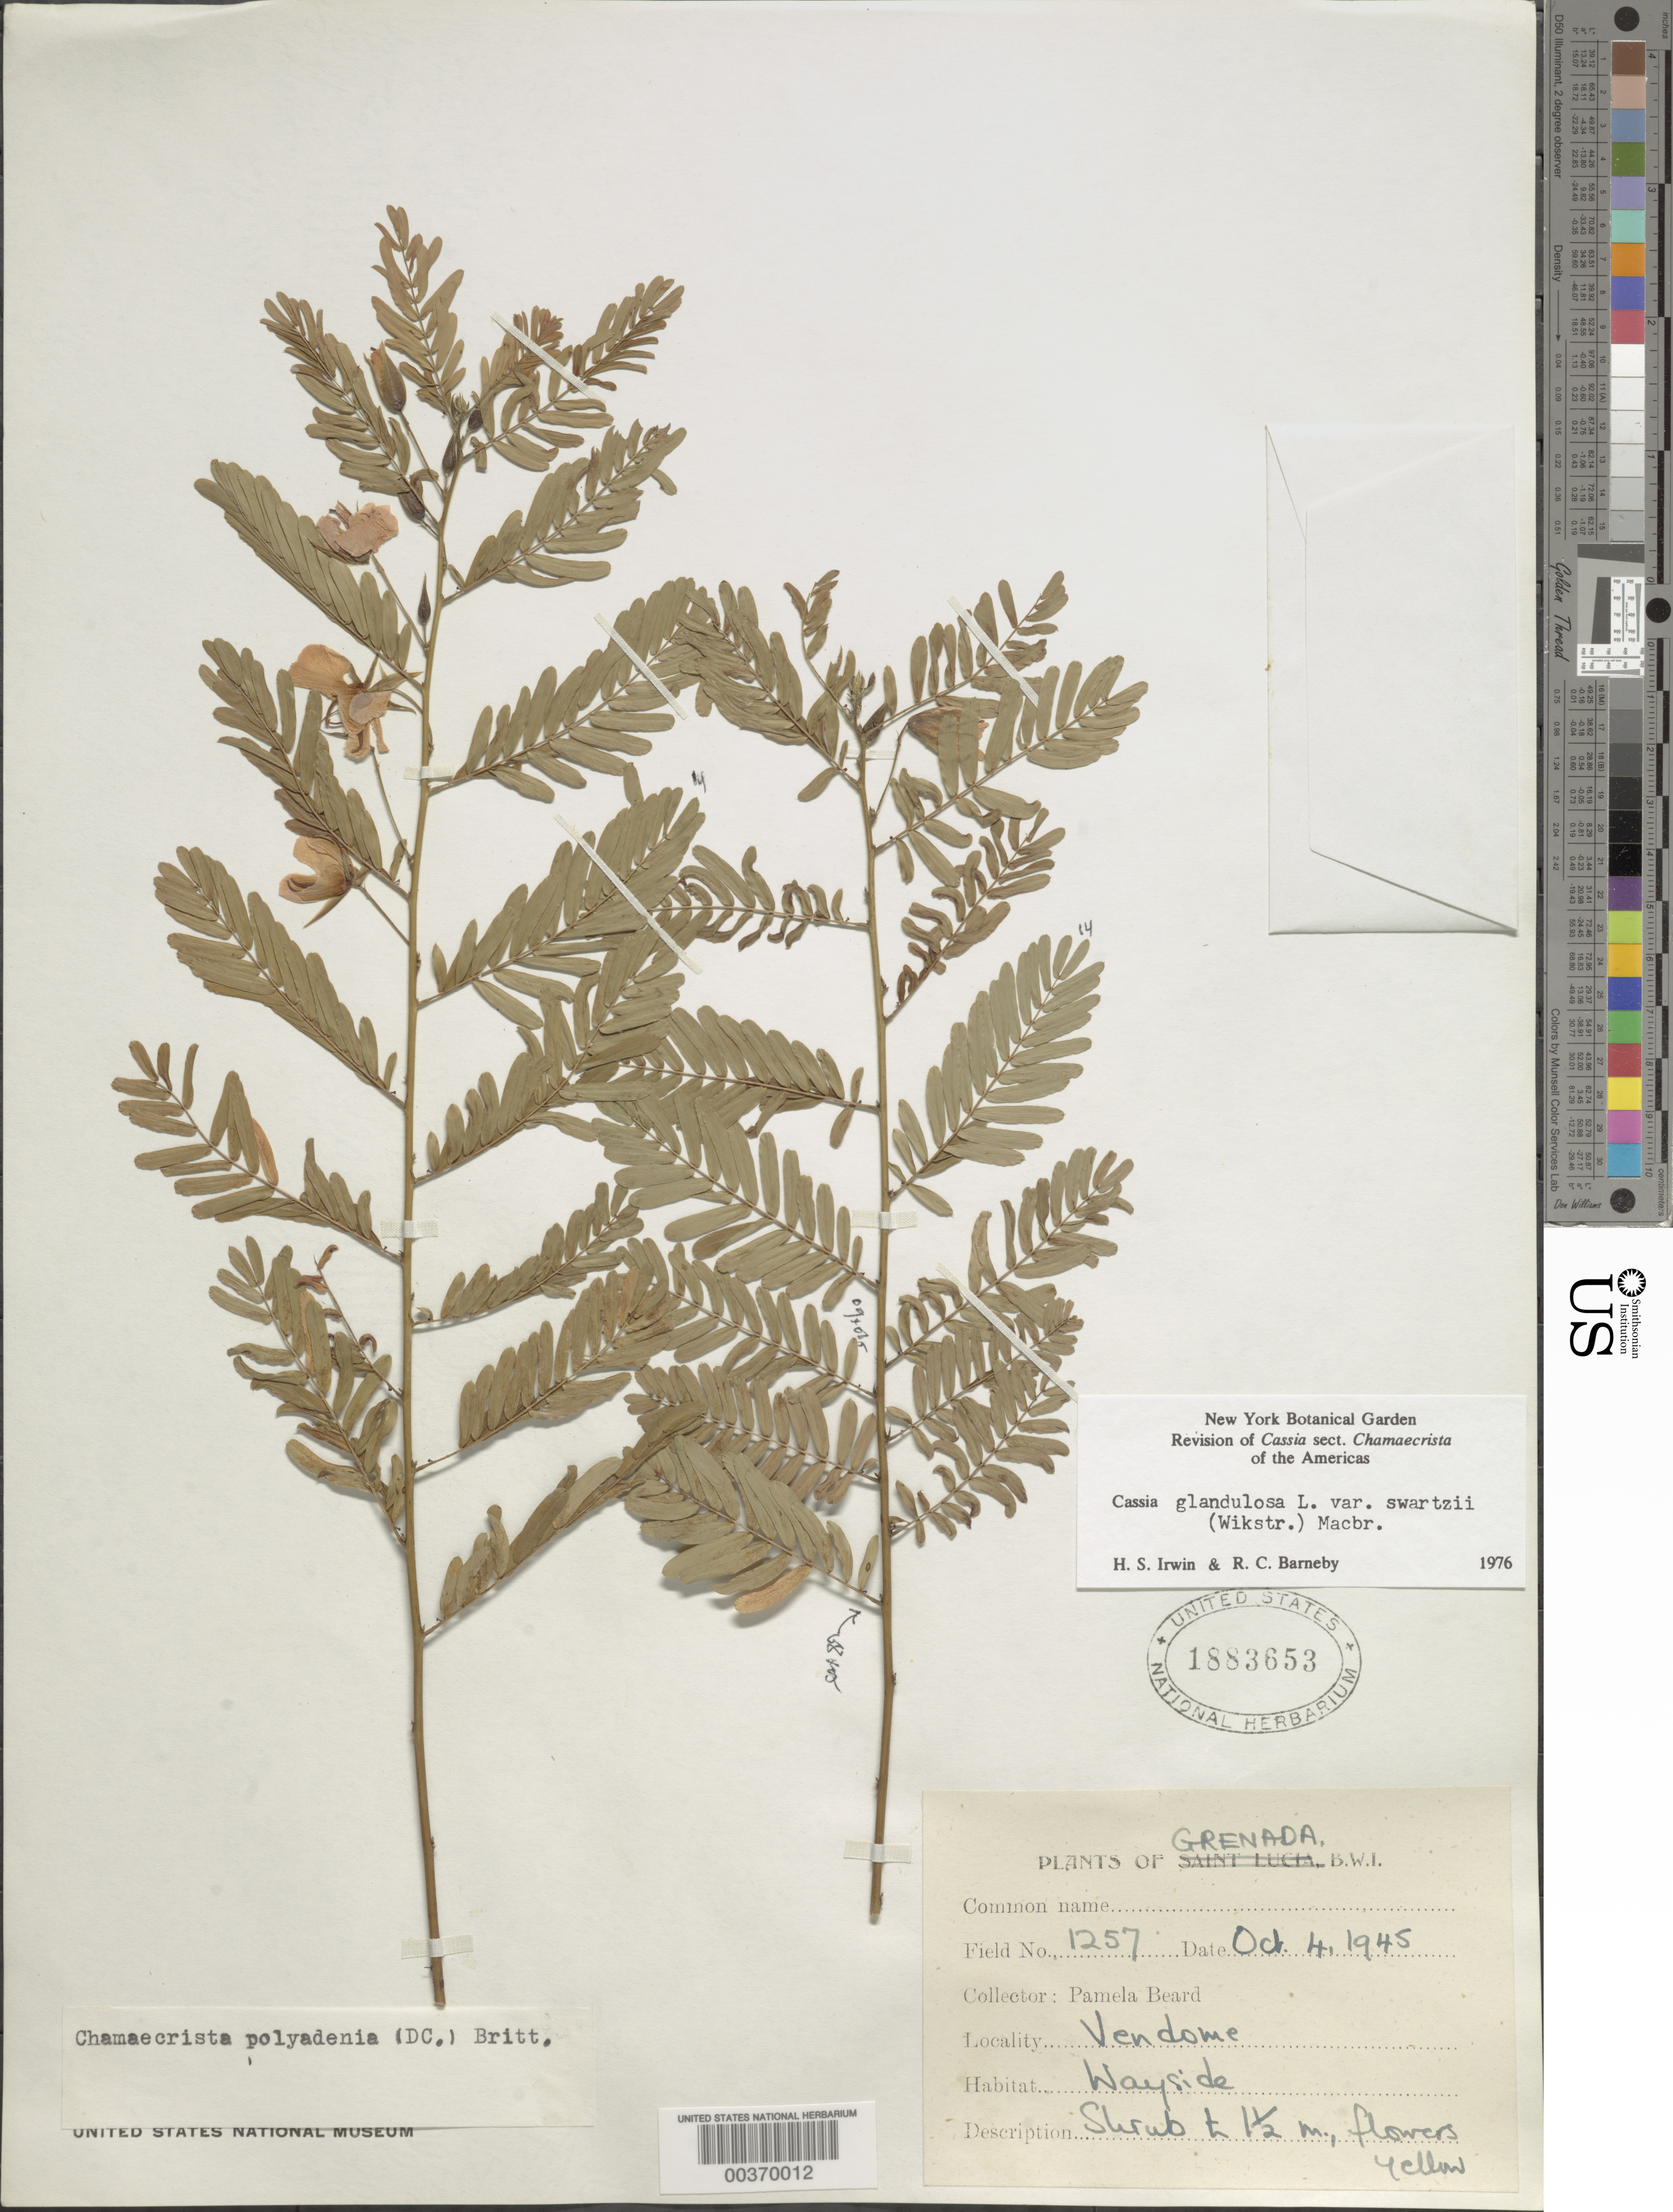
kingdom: Plantae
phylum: Tracheophyta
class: Magnoliopsida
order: Fabales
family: Fabaceae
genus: Chamaecrista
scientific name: Chamaecrista glandulosa var. swartzii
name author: (Wikstr.) H.S. Irwin & Barneby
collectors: P. Beard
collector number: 1257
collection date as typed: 04 Oct 1945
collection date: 1945-10-04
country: Grenada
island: Windward Is.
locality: Vendome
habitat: Wayside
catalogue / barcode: US 1883653